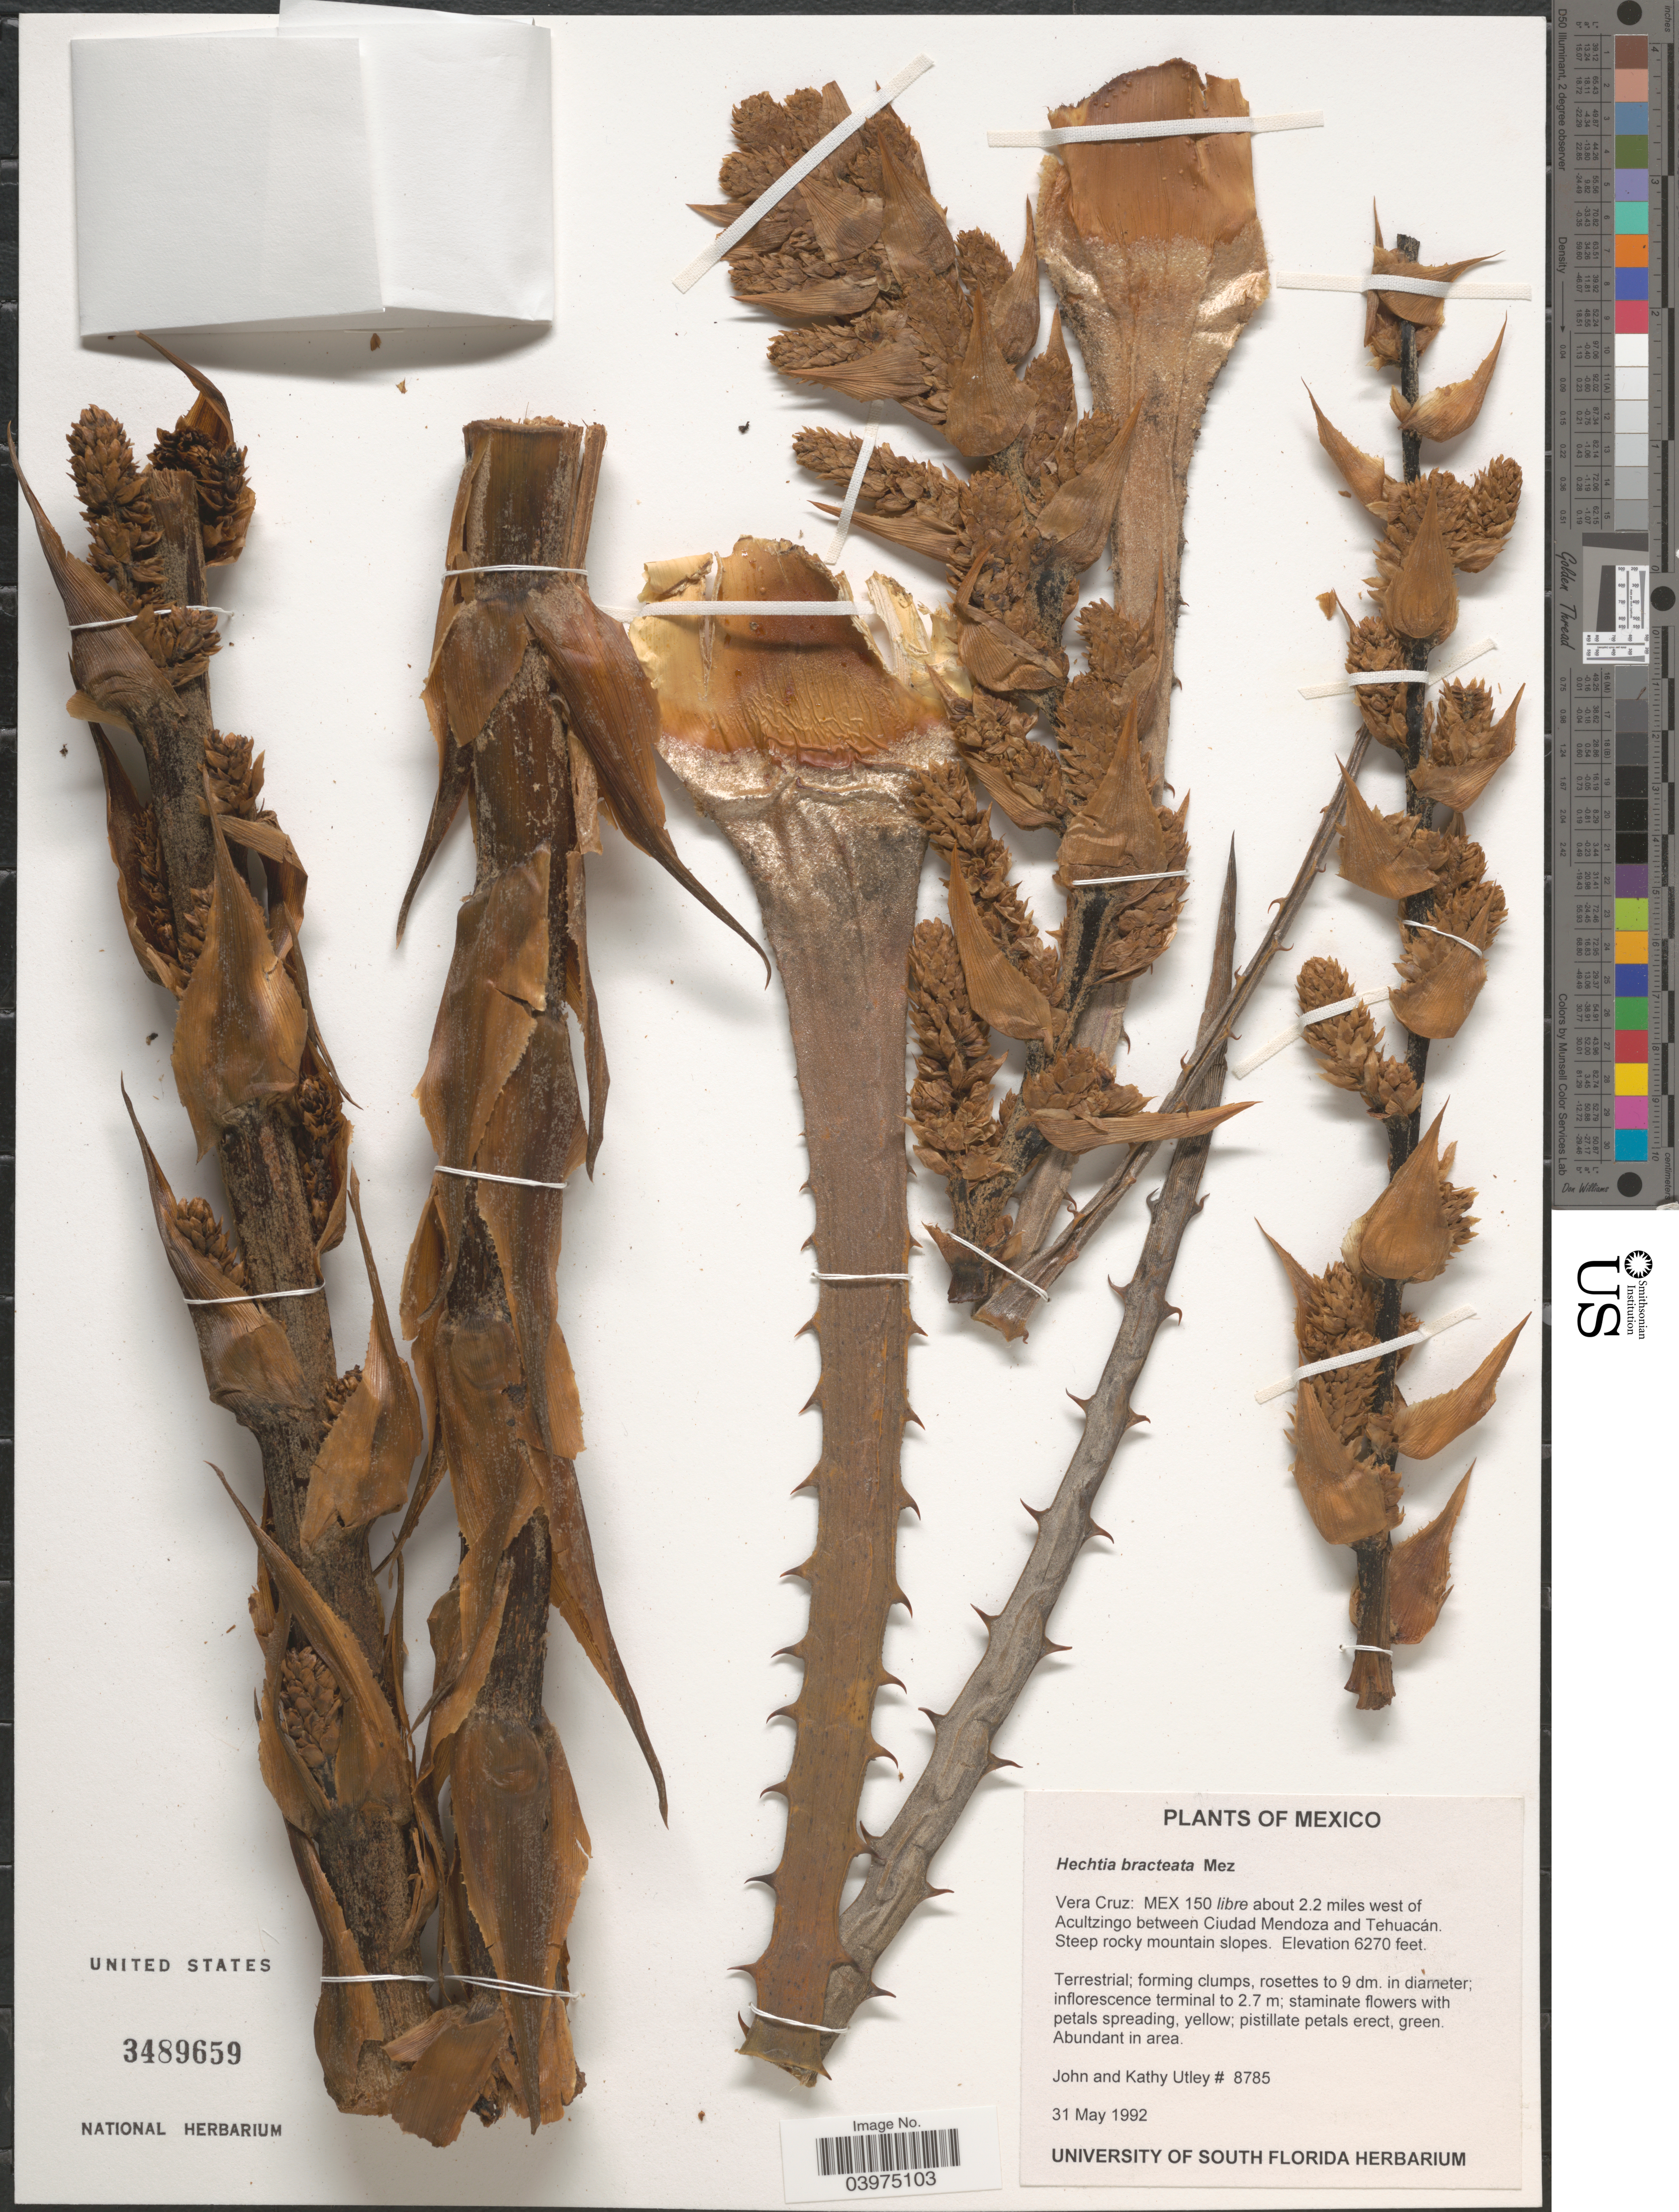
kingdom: Plantae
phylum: Tracheophyta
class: Liliopsida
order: Poales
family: Bromeliaceae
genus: Hechtia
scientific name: Hechtia bracteata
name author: Mez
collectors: J. F. Utley & K. Burt-Utley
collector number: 8785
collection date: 1992-05-31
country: Mexico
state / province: Veracruz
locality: Vera Cruz: MEX 150 libre about 2.2 miles west of Acultzingo between Ciudad Mendoza and Tehuacán.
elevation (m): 1911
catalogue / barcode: US 3489659